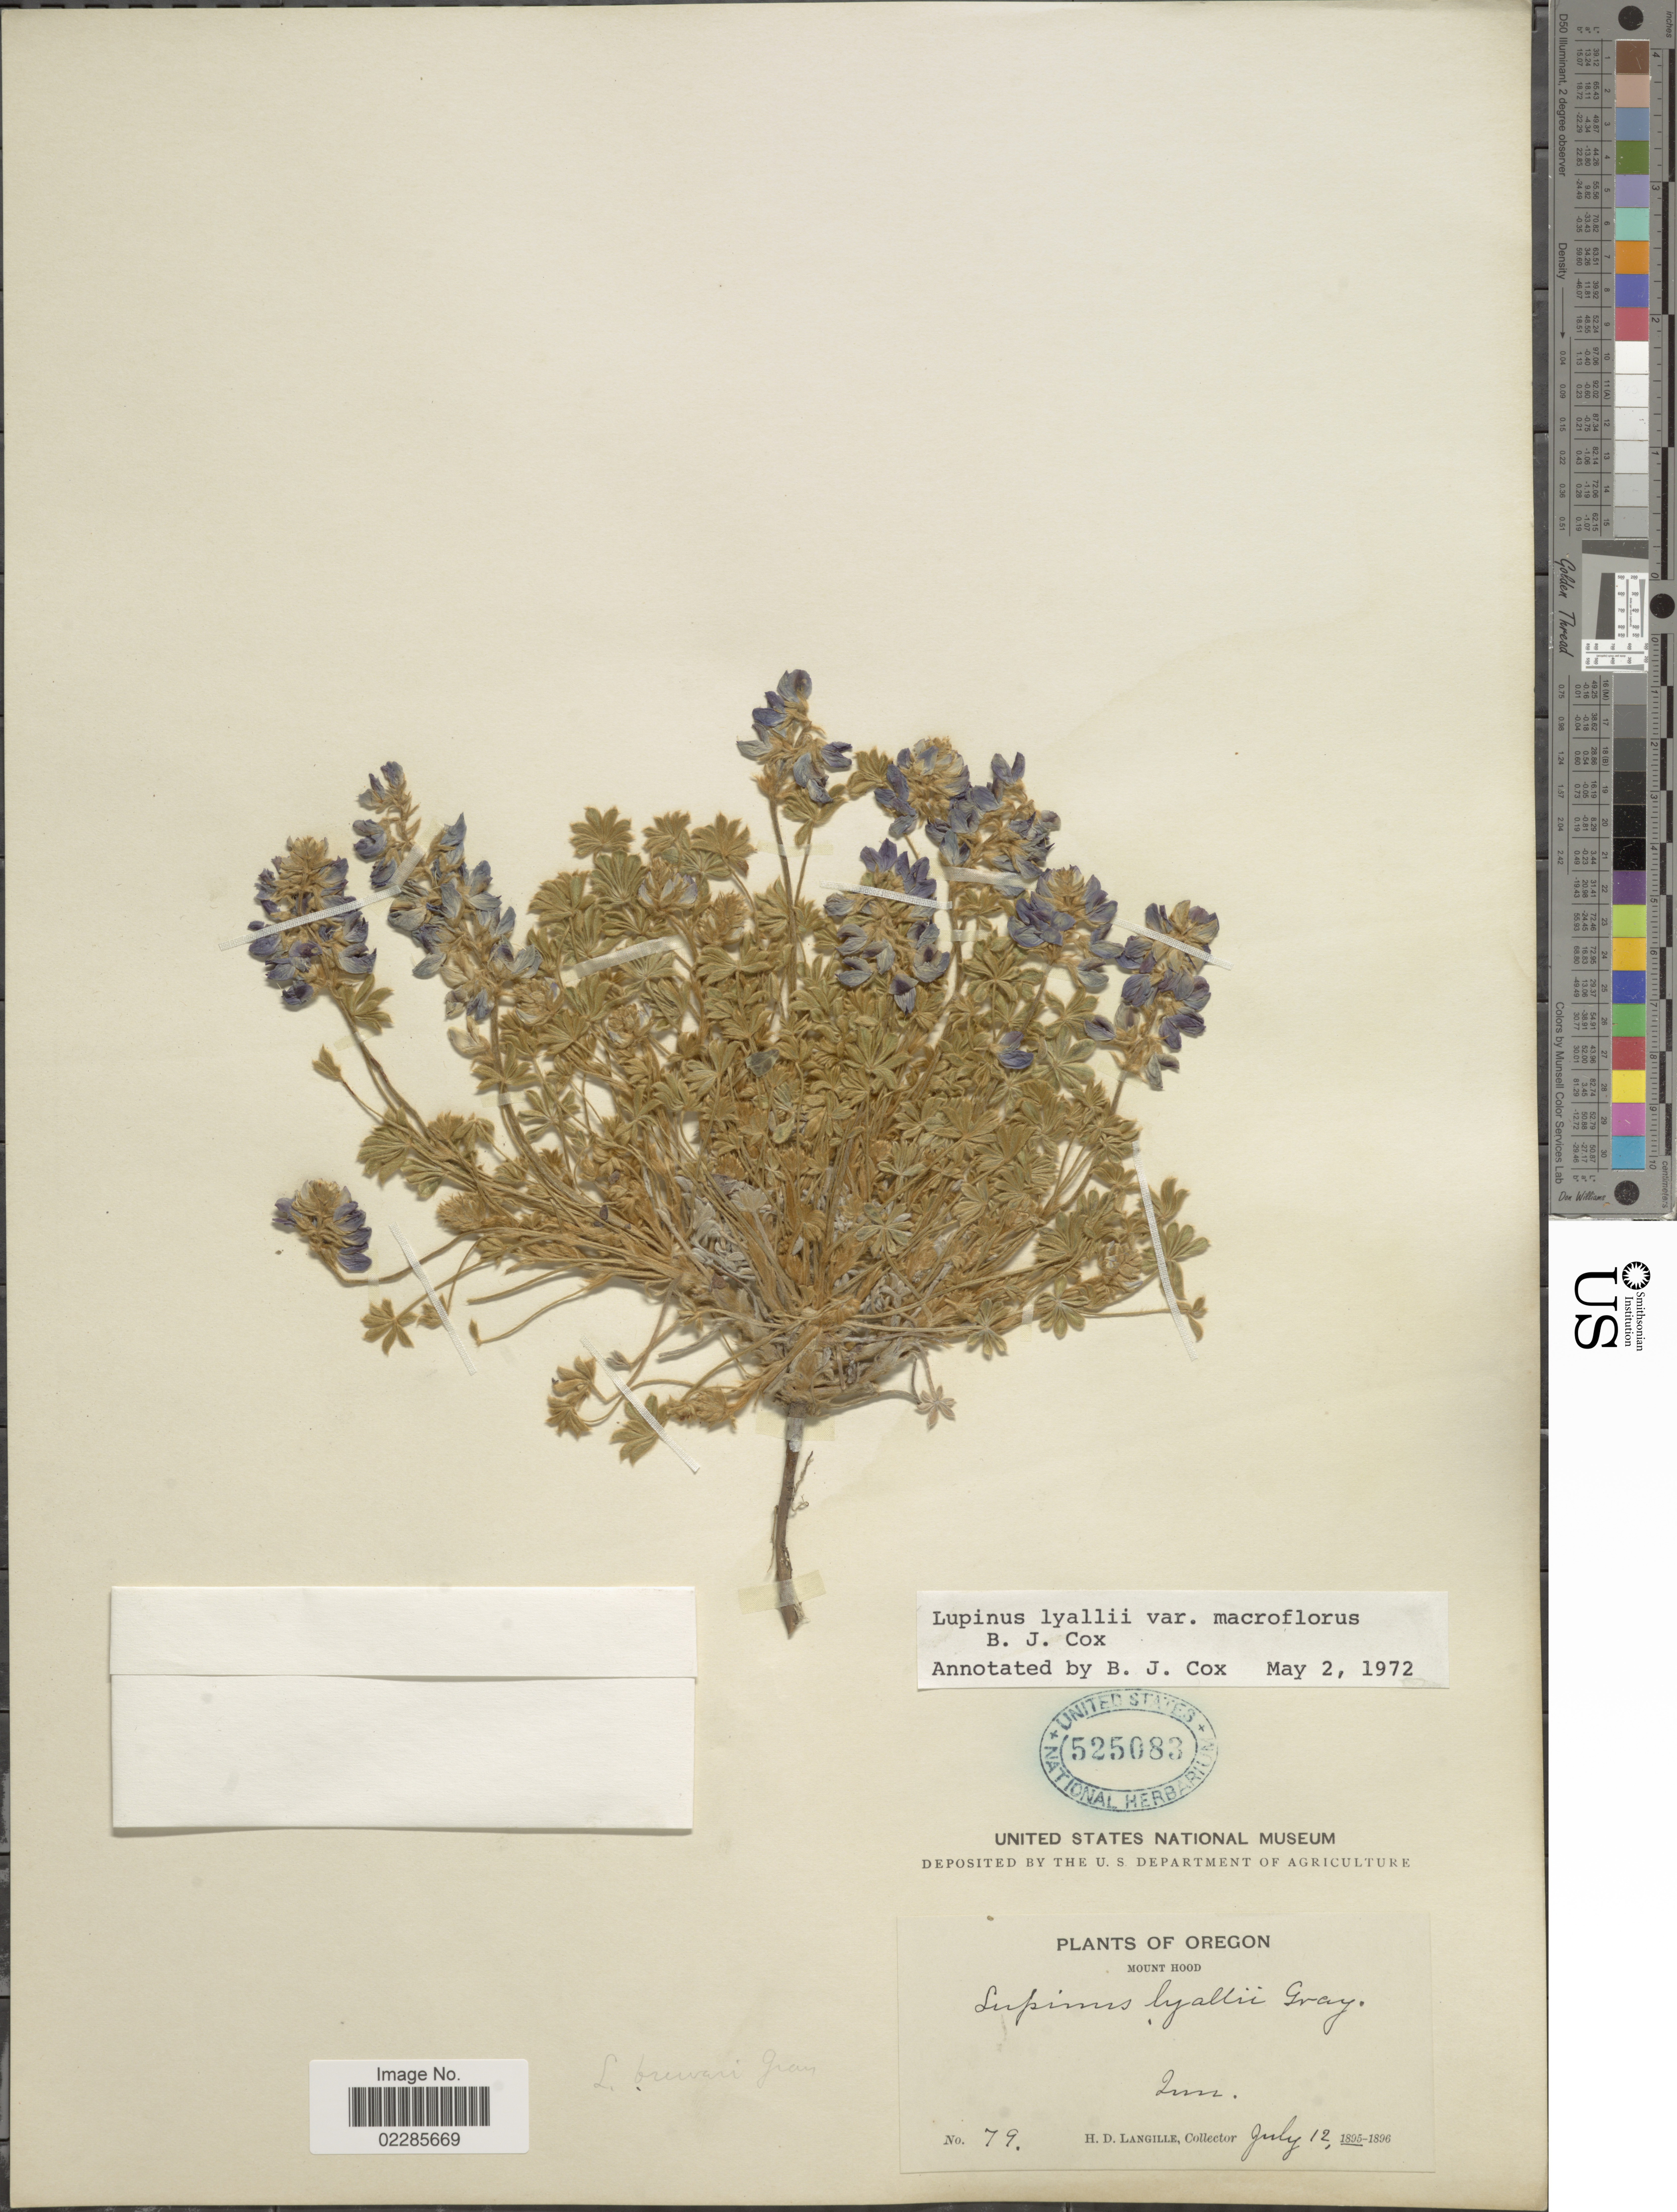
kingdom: Plantae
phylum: Tracheophyta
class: Magnoliopsida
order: Fabales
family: Fabaceae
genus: Lupinus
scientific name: Lupinus lyallii var. macroflorus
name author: B.J. Cox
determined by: Cox, B. J.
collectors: H. Langille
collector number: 79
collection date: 1895-07-12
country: United States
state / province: Oregon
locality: Mount Hood, Inn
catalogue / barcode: US 525083